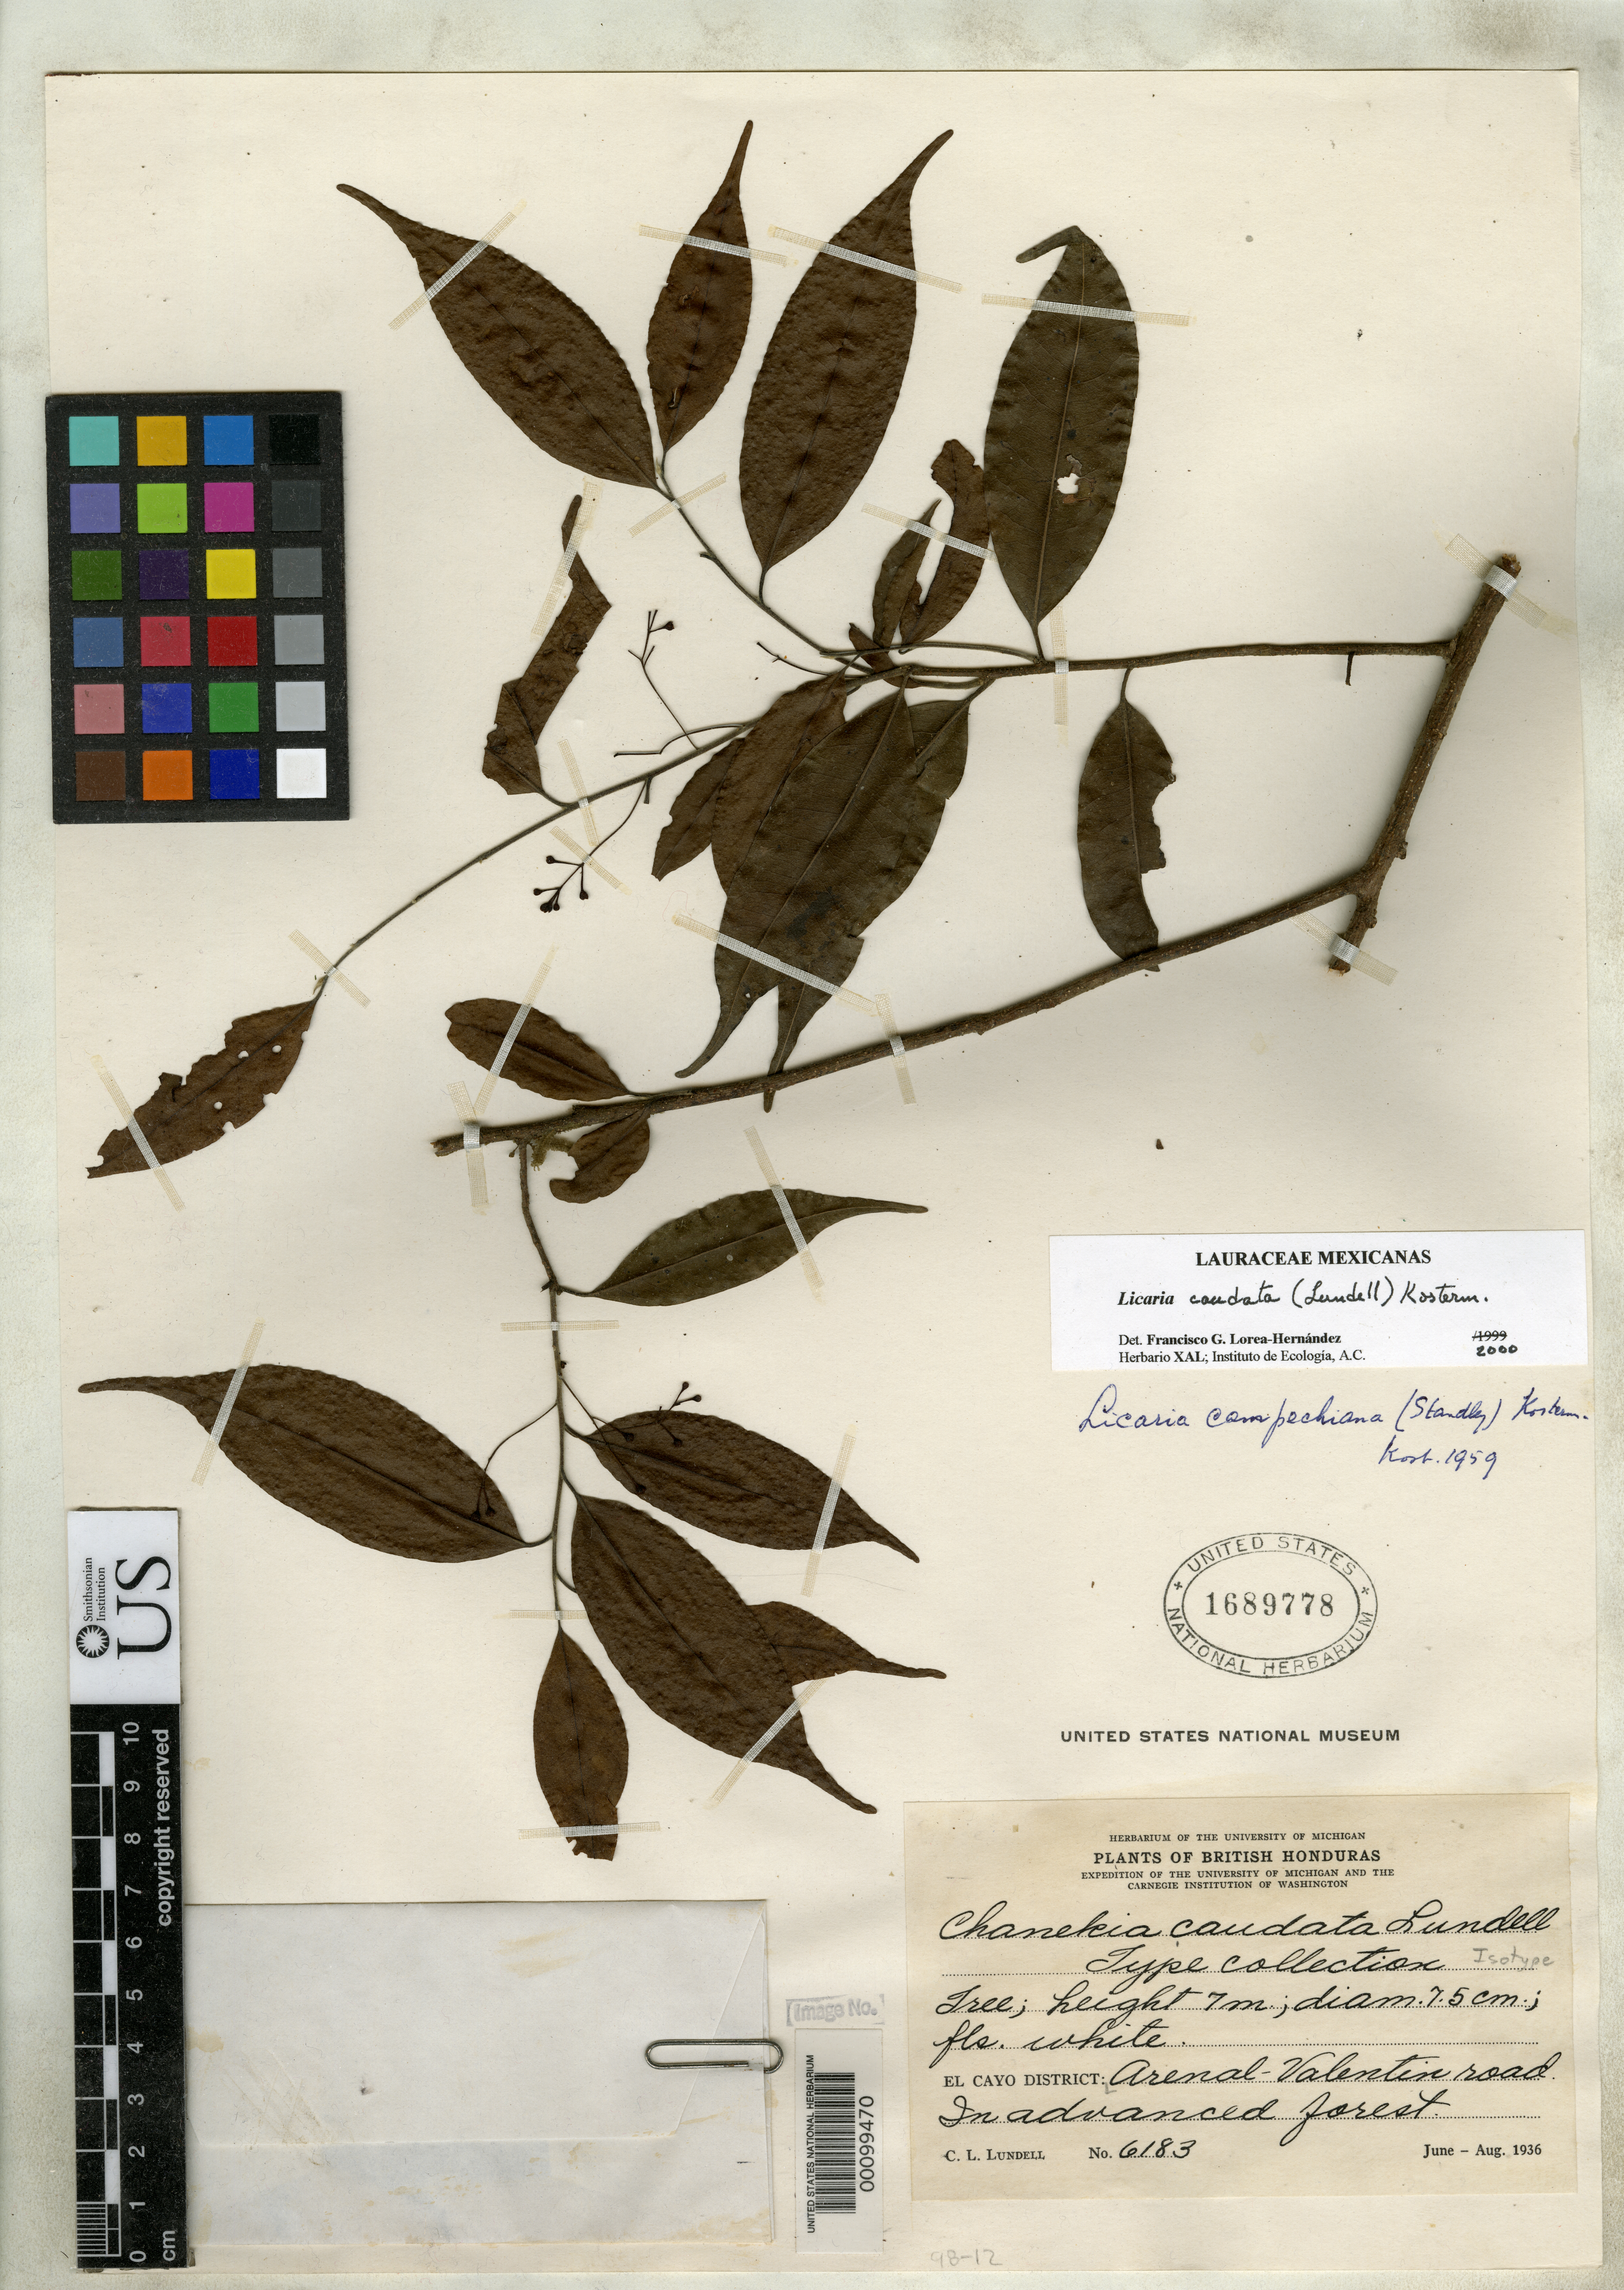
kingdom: Plantae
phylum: Tracheophyta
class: Magnoliopsida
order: Laurales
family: Lauraceae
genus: Chanekia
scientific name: Chanekia caudata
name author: Lundell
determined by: Lorea-Hernández, F. G.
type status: Isotype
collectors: C. L. Lundell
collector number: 6183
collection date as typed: Jun 1936 to -- Aug 1936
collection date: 1936-06/1936-08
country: Belize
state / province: Cayo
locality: British Honduras: Arenal-Valentin road.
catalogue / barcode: US 1689778